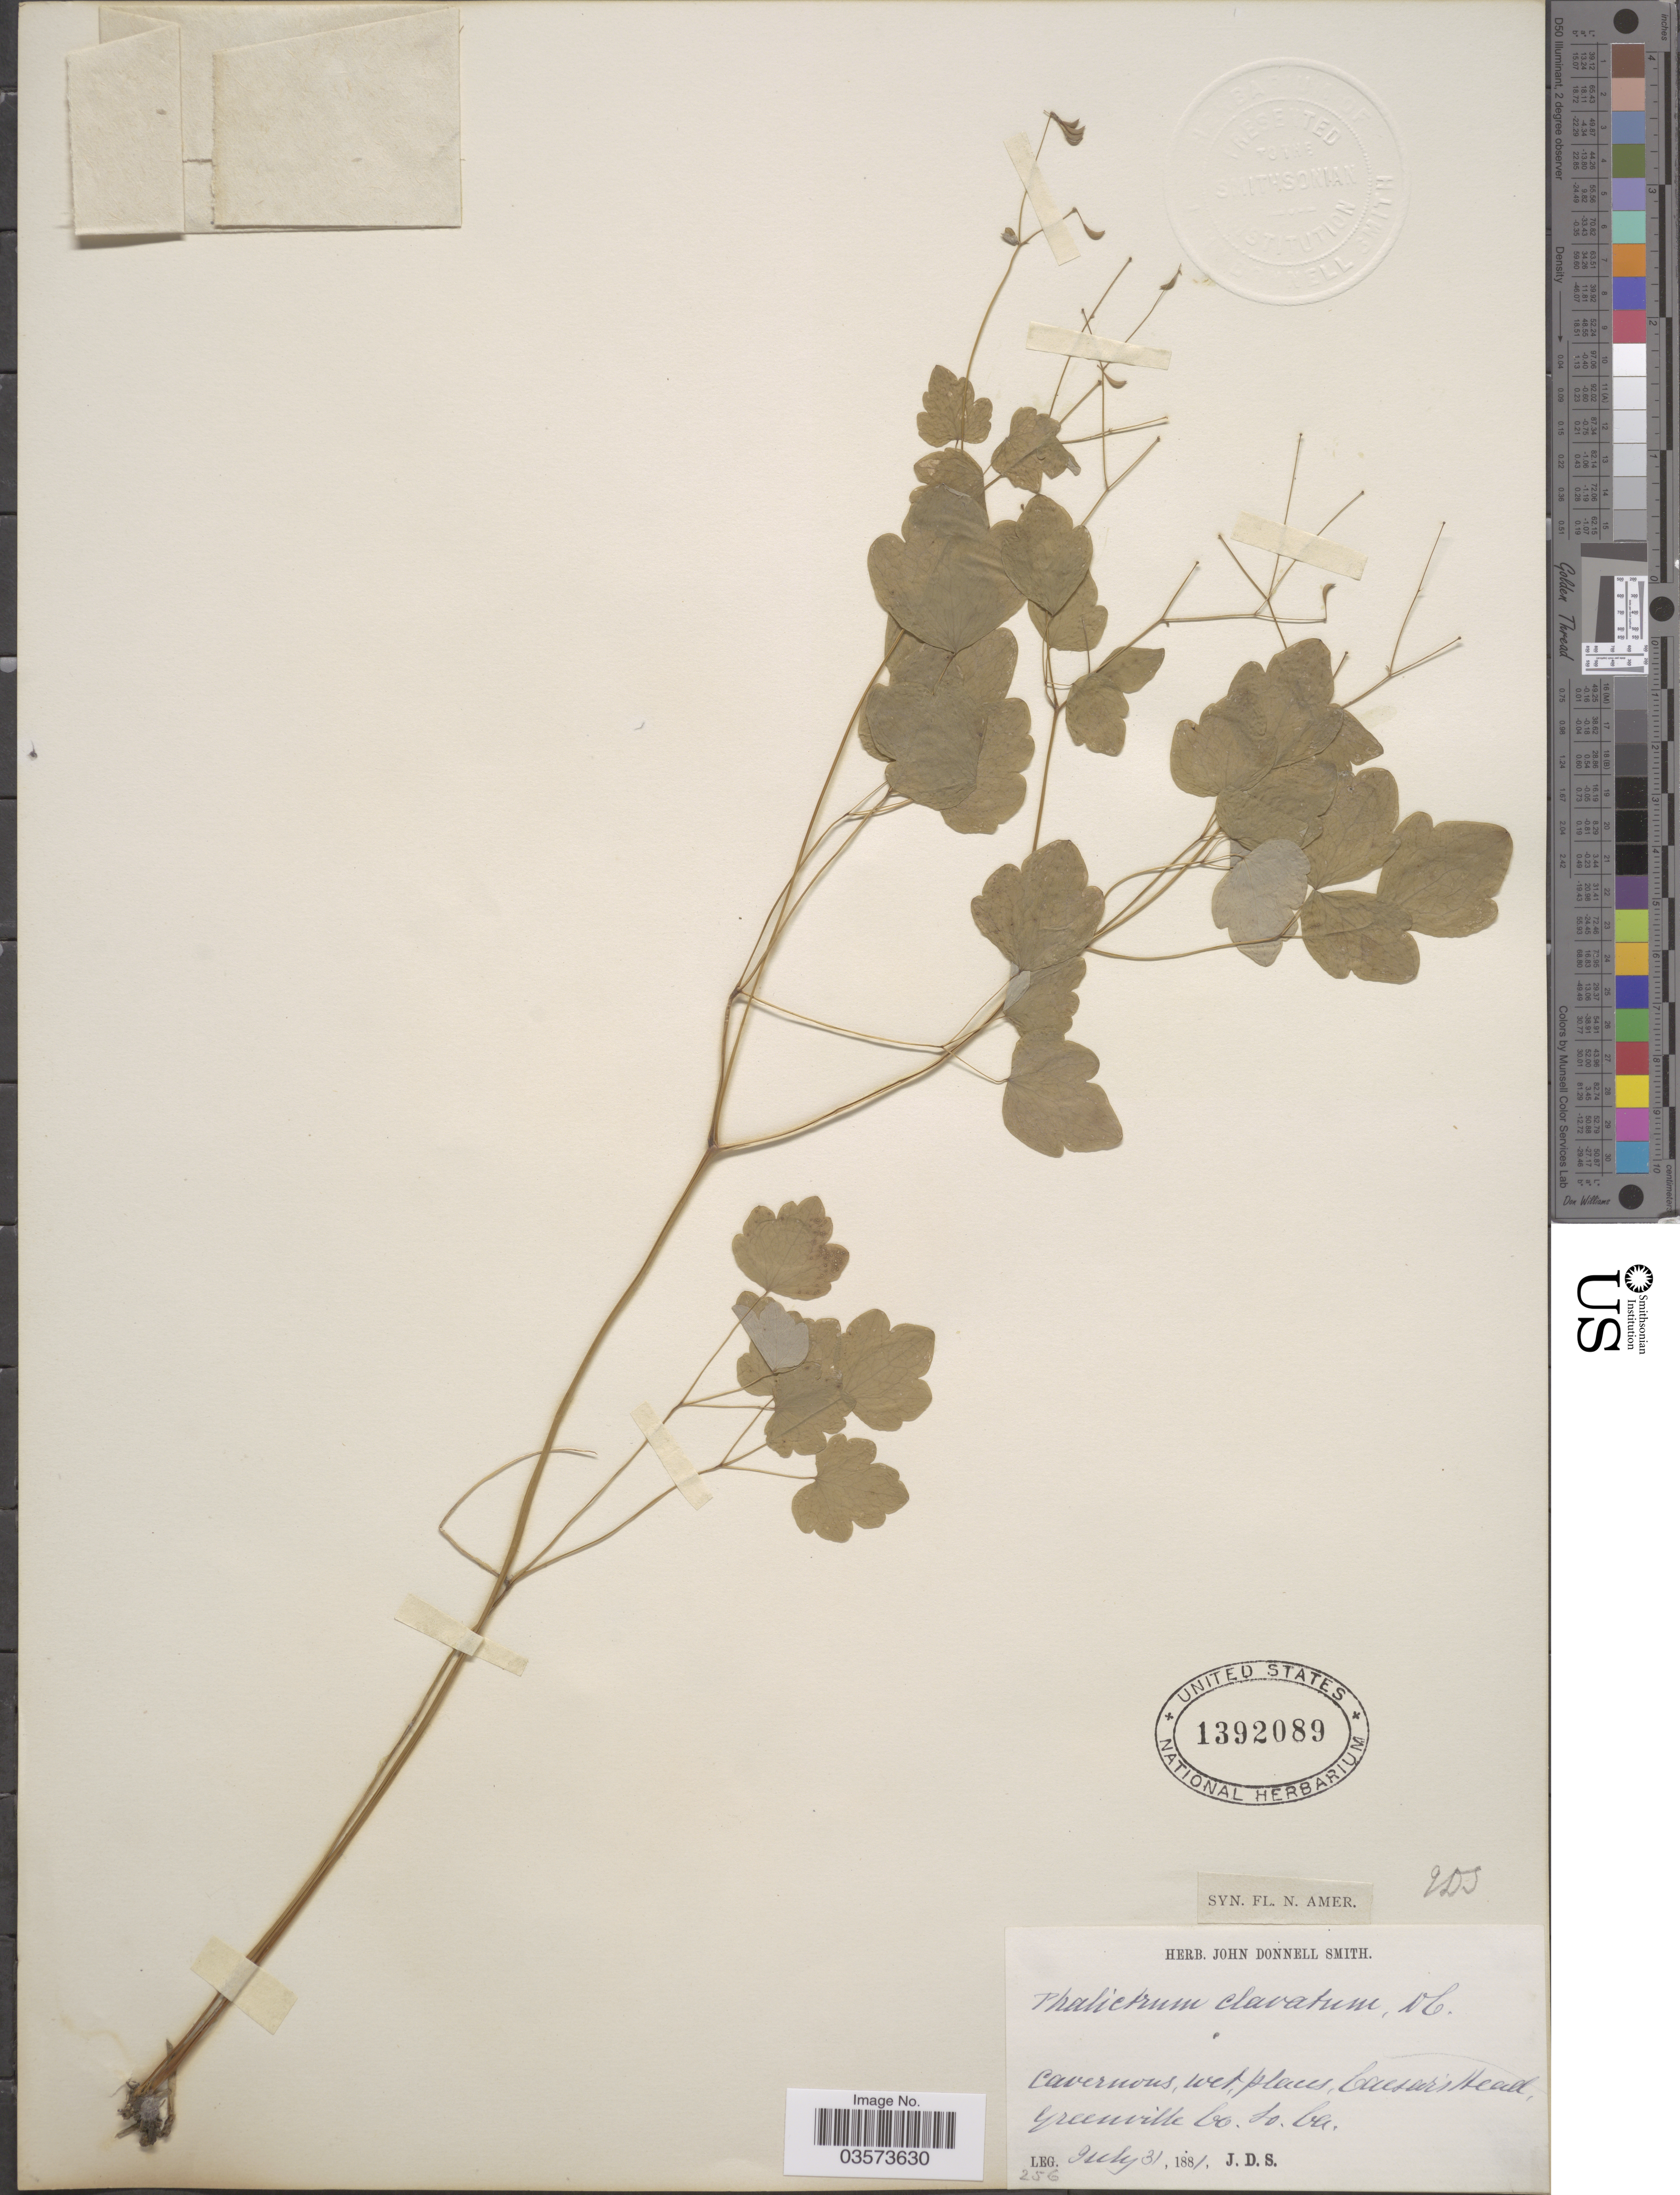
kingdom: Plantae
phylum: Tracheophyta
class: Magnoliopsida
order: Ranunculales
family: Ranunculaceae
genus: Thalictrum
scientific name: Thalictrum clavatum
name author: DC.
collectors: J. Donnell Smith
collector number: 256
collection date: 1881-07-31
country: United States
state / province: South Carolina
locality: Caesar's Head, Greenville Co.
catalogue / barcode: US 1392089